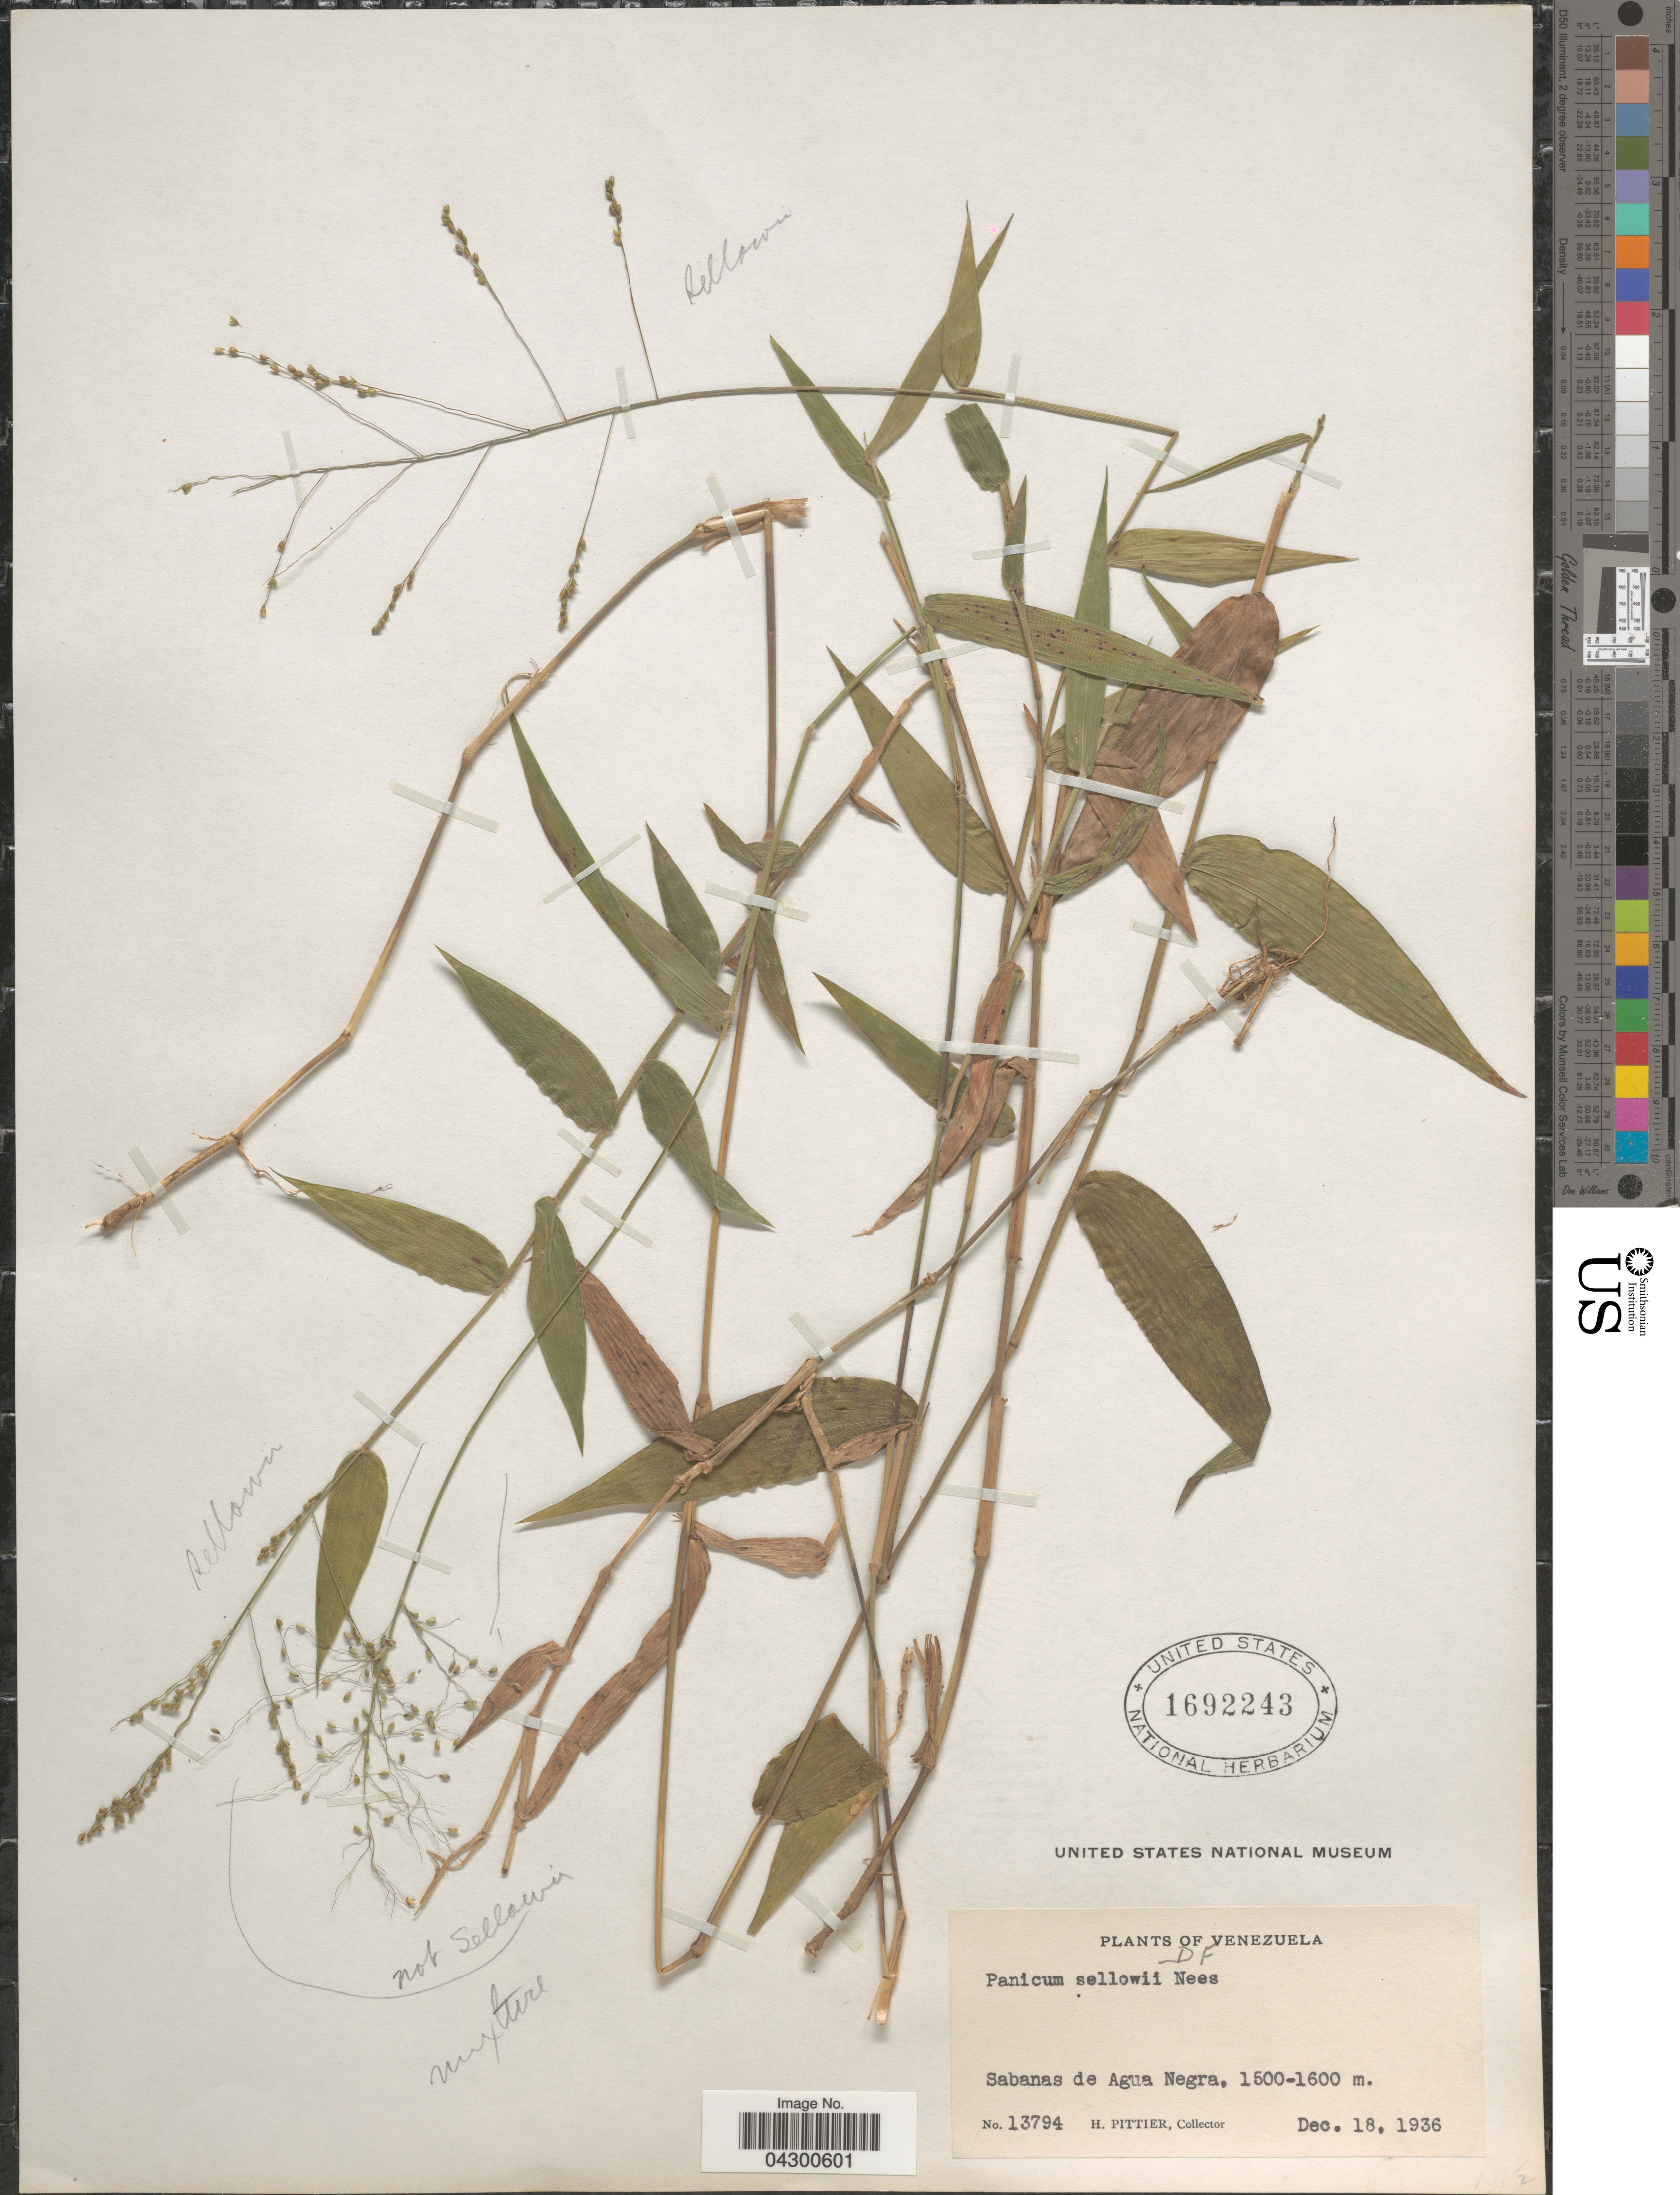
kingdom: Plantae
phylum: Tracheophyta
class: Liliopsida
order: Poales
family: Poaceae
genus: Panicum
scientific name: Panicum sellowii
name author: Nees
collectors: H. F. Pittier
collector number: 13794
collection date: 1936-12-18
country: Venezuela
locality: Sabanas de Agua Negra.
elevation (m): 1500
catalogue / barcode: US 1692243